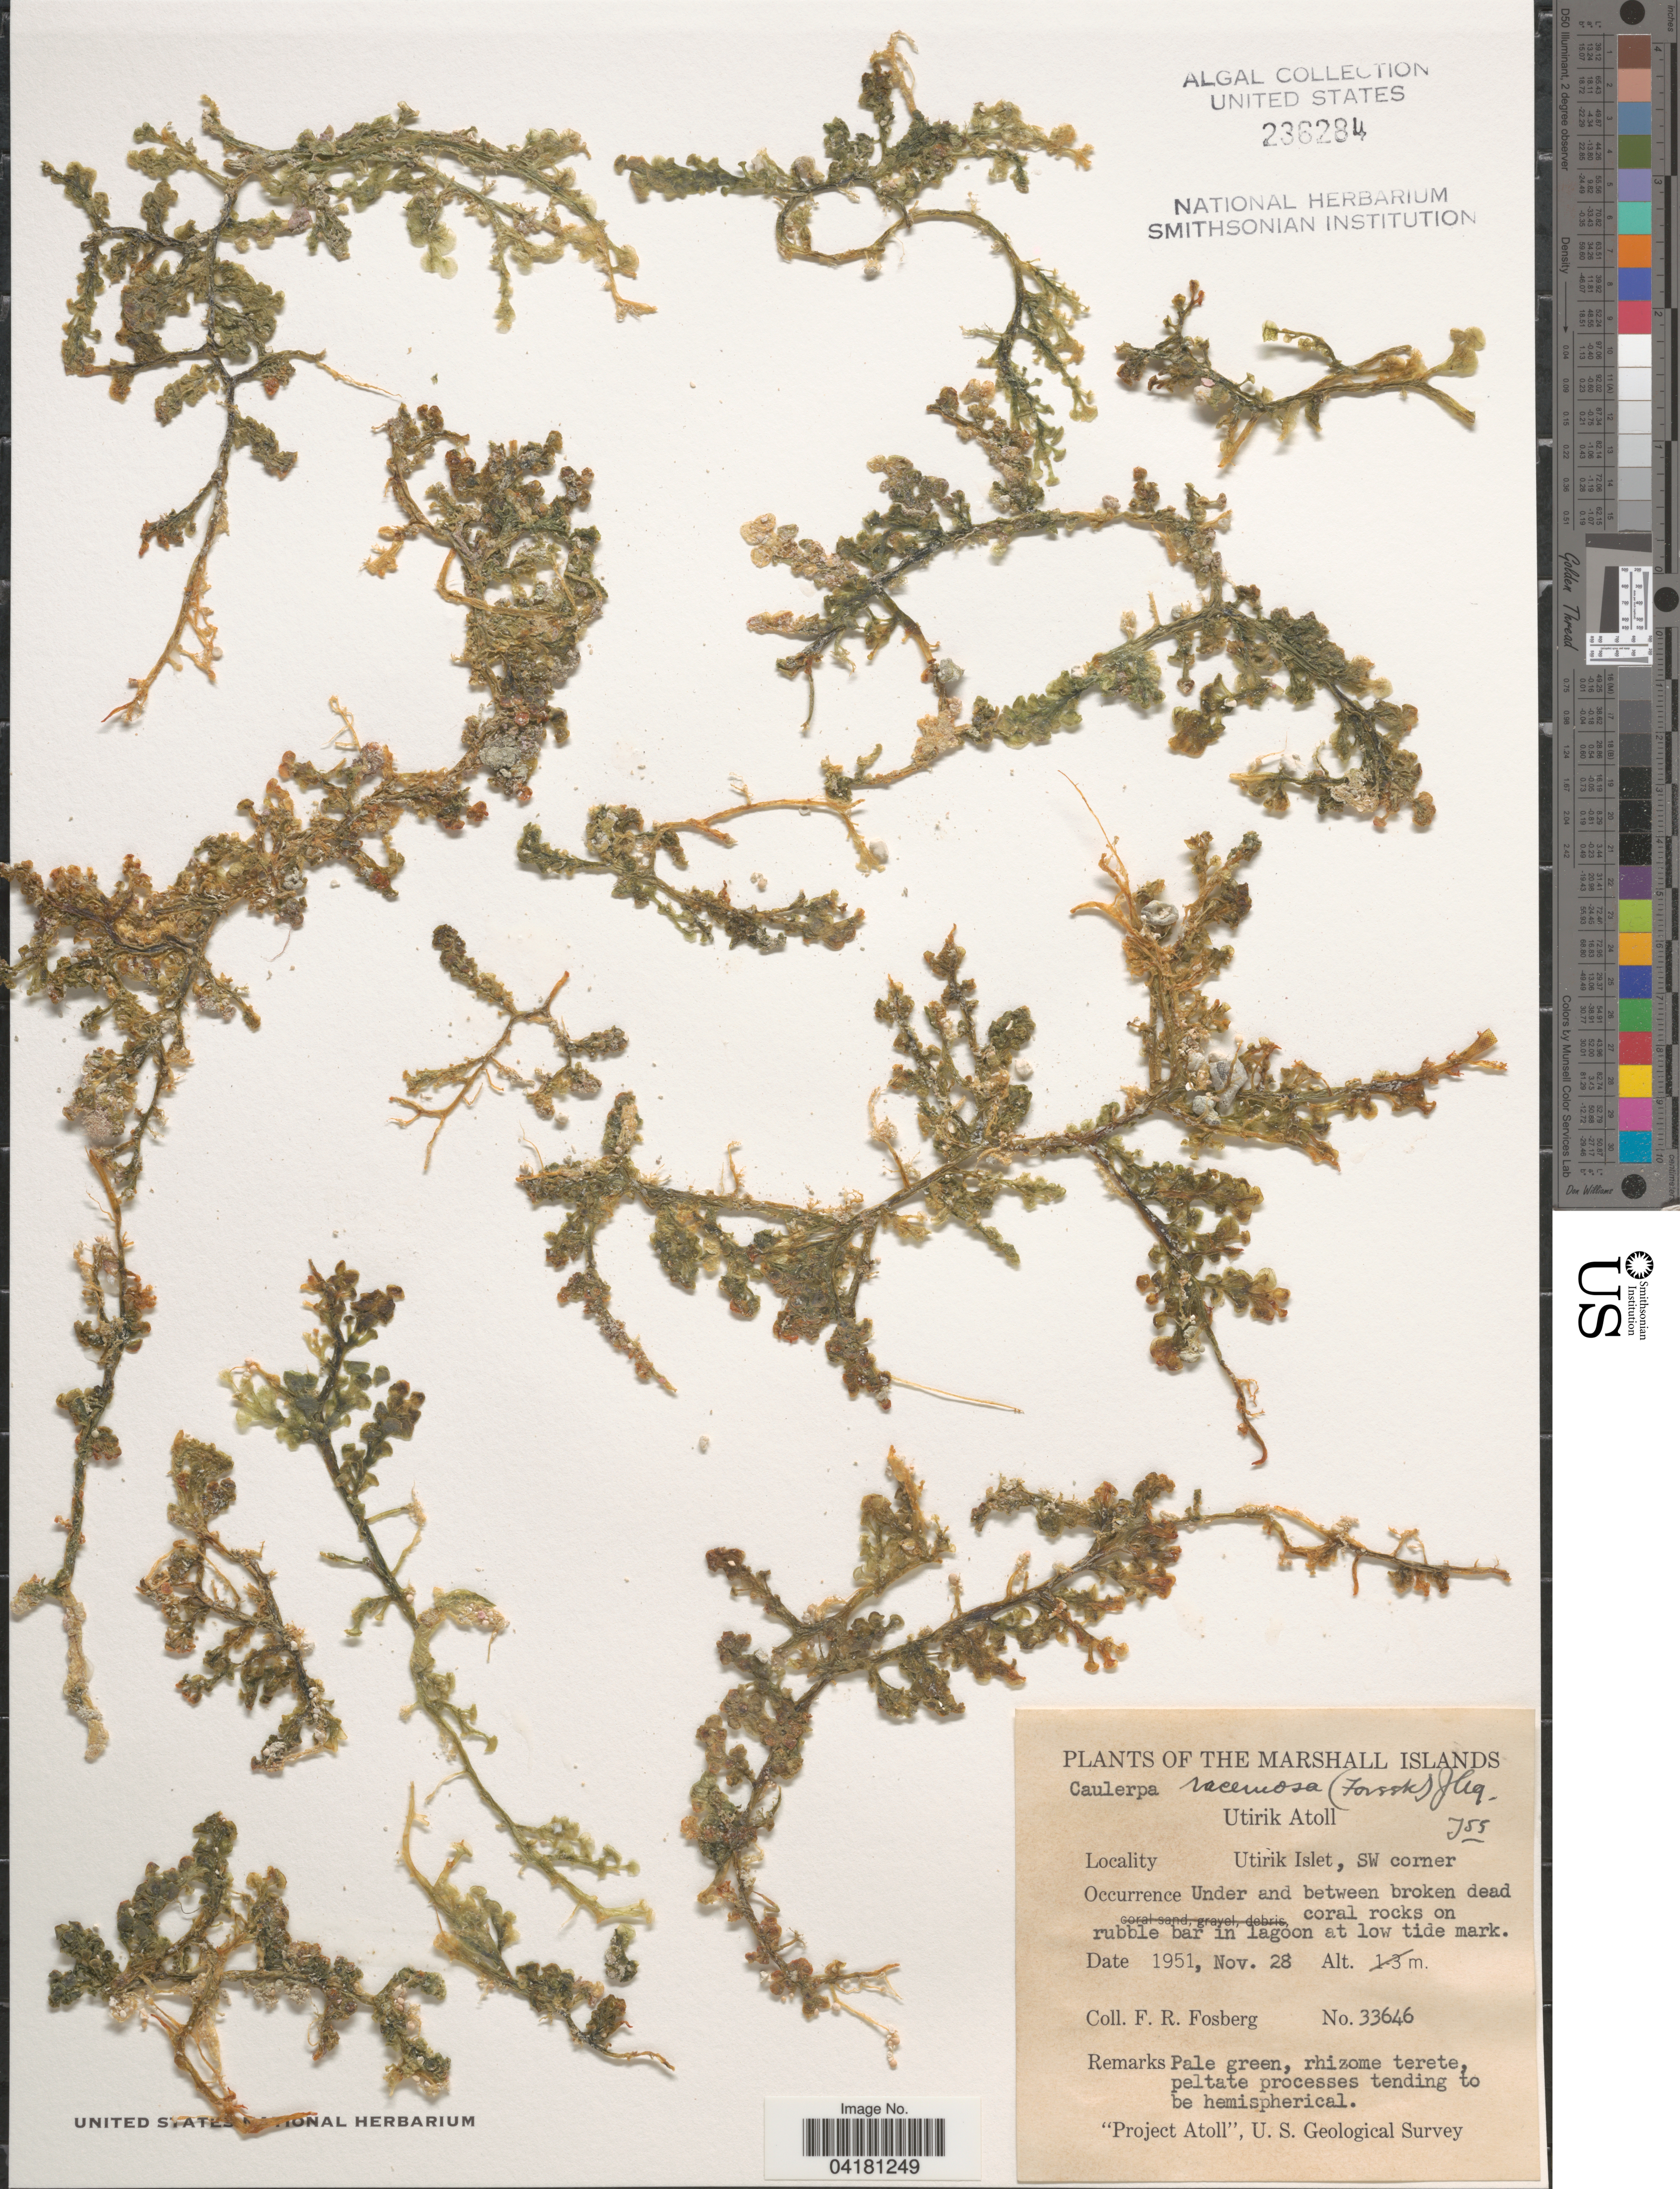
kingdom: Plantae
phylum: Chlorophyta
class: Ulvophyceae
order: Bryopsidales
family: Caulerpaceae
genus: Caulerpa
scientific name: Caulerpa racemosa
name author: (Forssk.) J. Agardh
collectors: F. R. Fosberg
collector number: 33646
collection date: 1951-11-28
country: Marshall Islands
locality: Utirik Atoll. Utirik Islet, SW corner. "Project Atoll", U. S. Geological Survey.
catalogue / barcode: US 236284